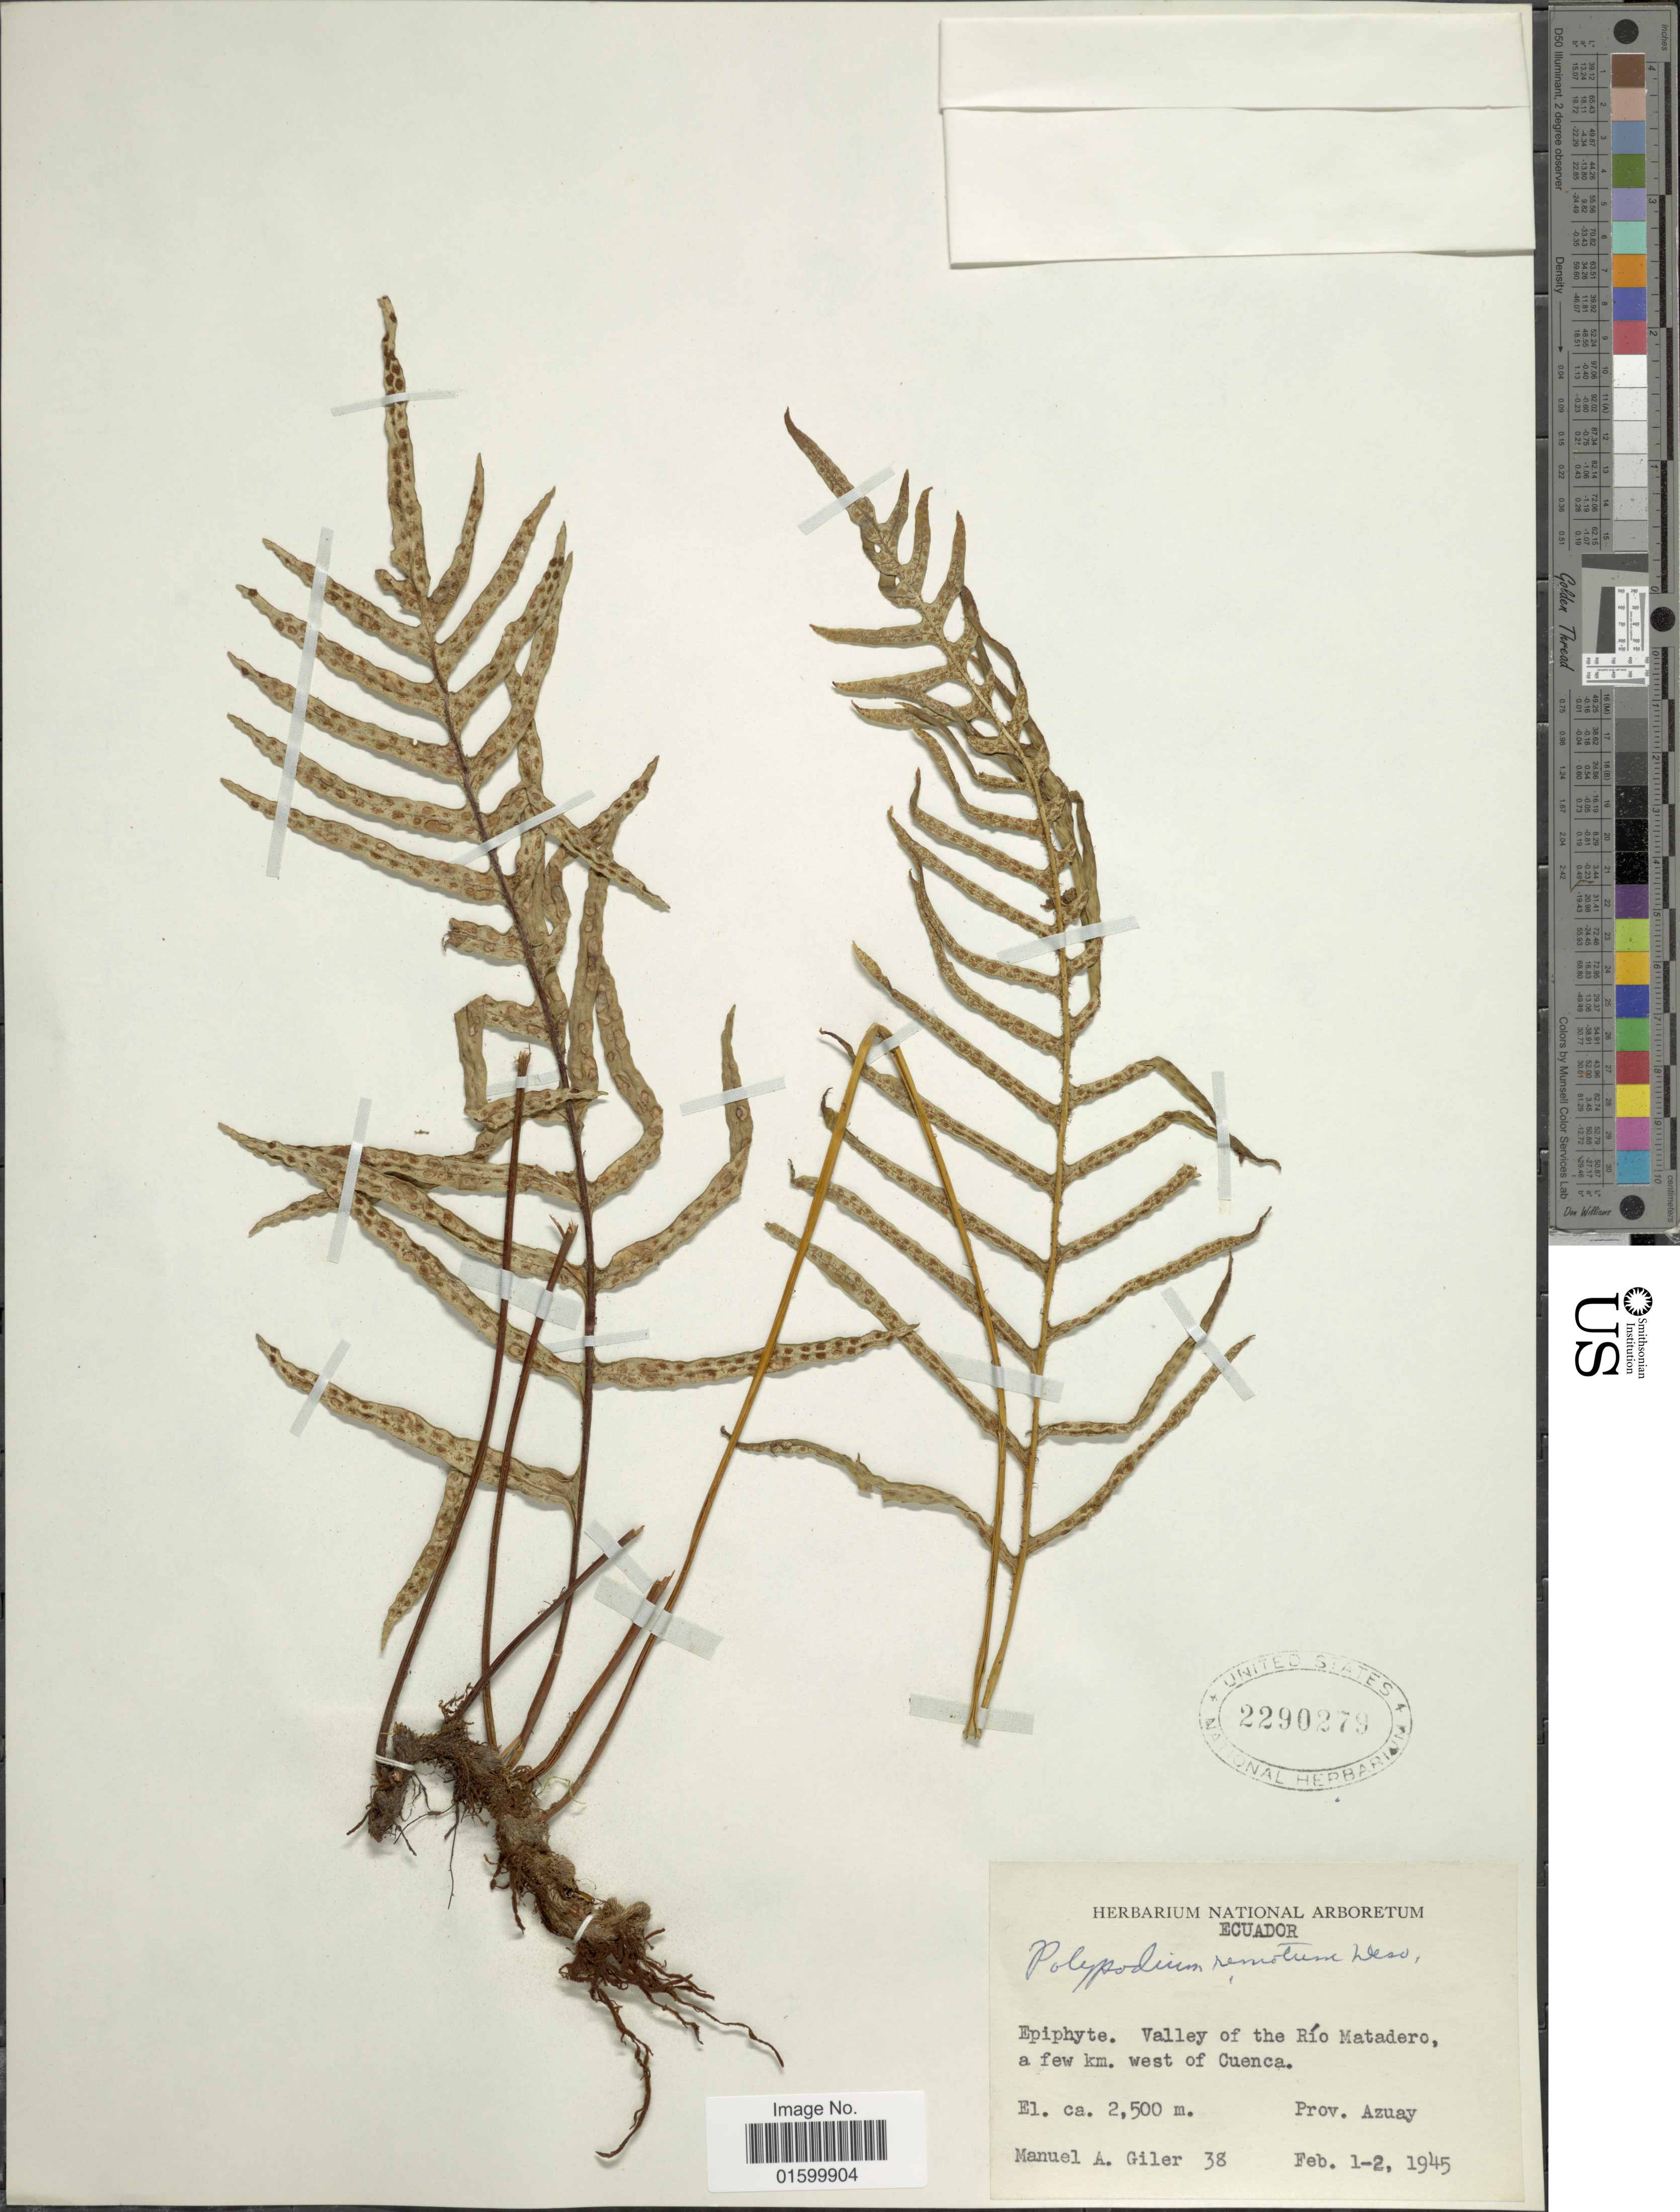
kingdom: Plantae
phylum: Tracheophyta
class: Polypodiopsida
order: Polypodiales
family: Polypodiaceae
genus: Pleopeltis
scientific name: Pleopeltis remota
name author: (Desv.) A.R. Sm.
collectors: M. Gíler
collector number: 38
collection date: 1945-02-01/1945-02-02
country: Ecuador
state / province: Azuay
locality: Valley of the Rio Matadero, a few km. west of Cuenca, Prov. Azuay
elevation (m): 2500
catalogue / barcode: US 2290279